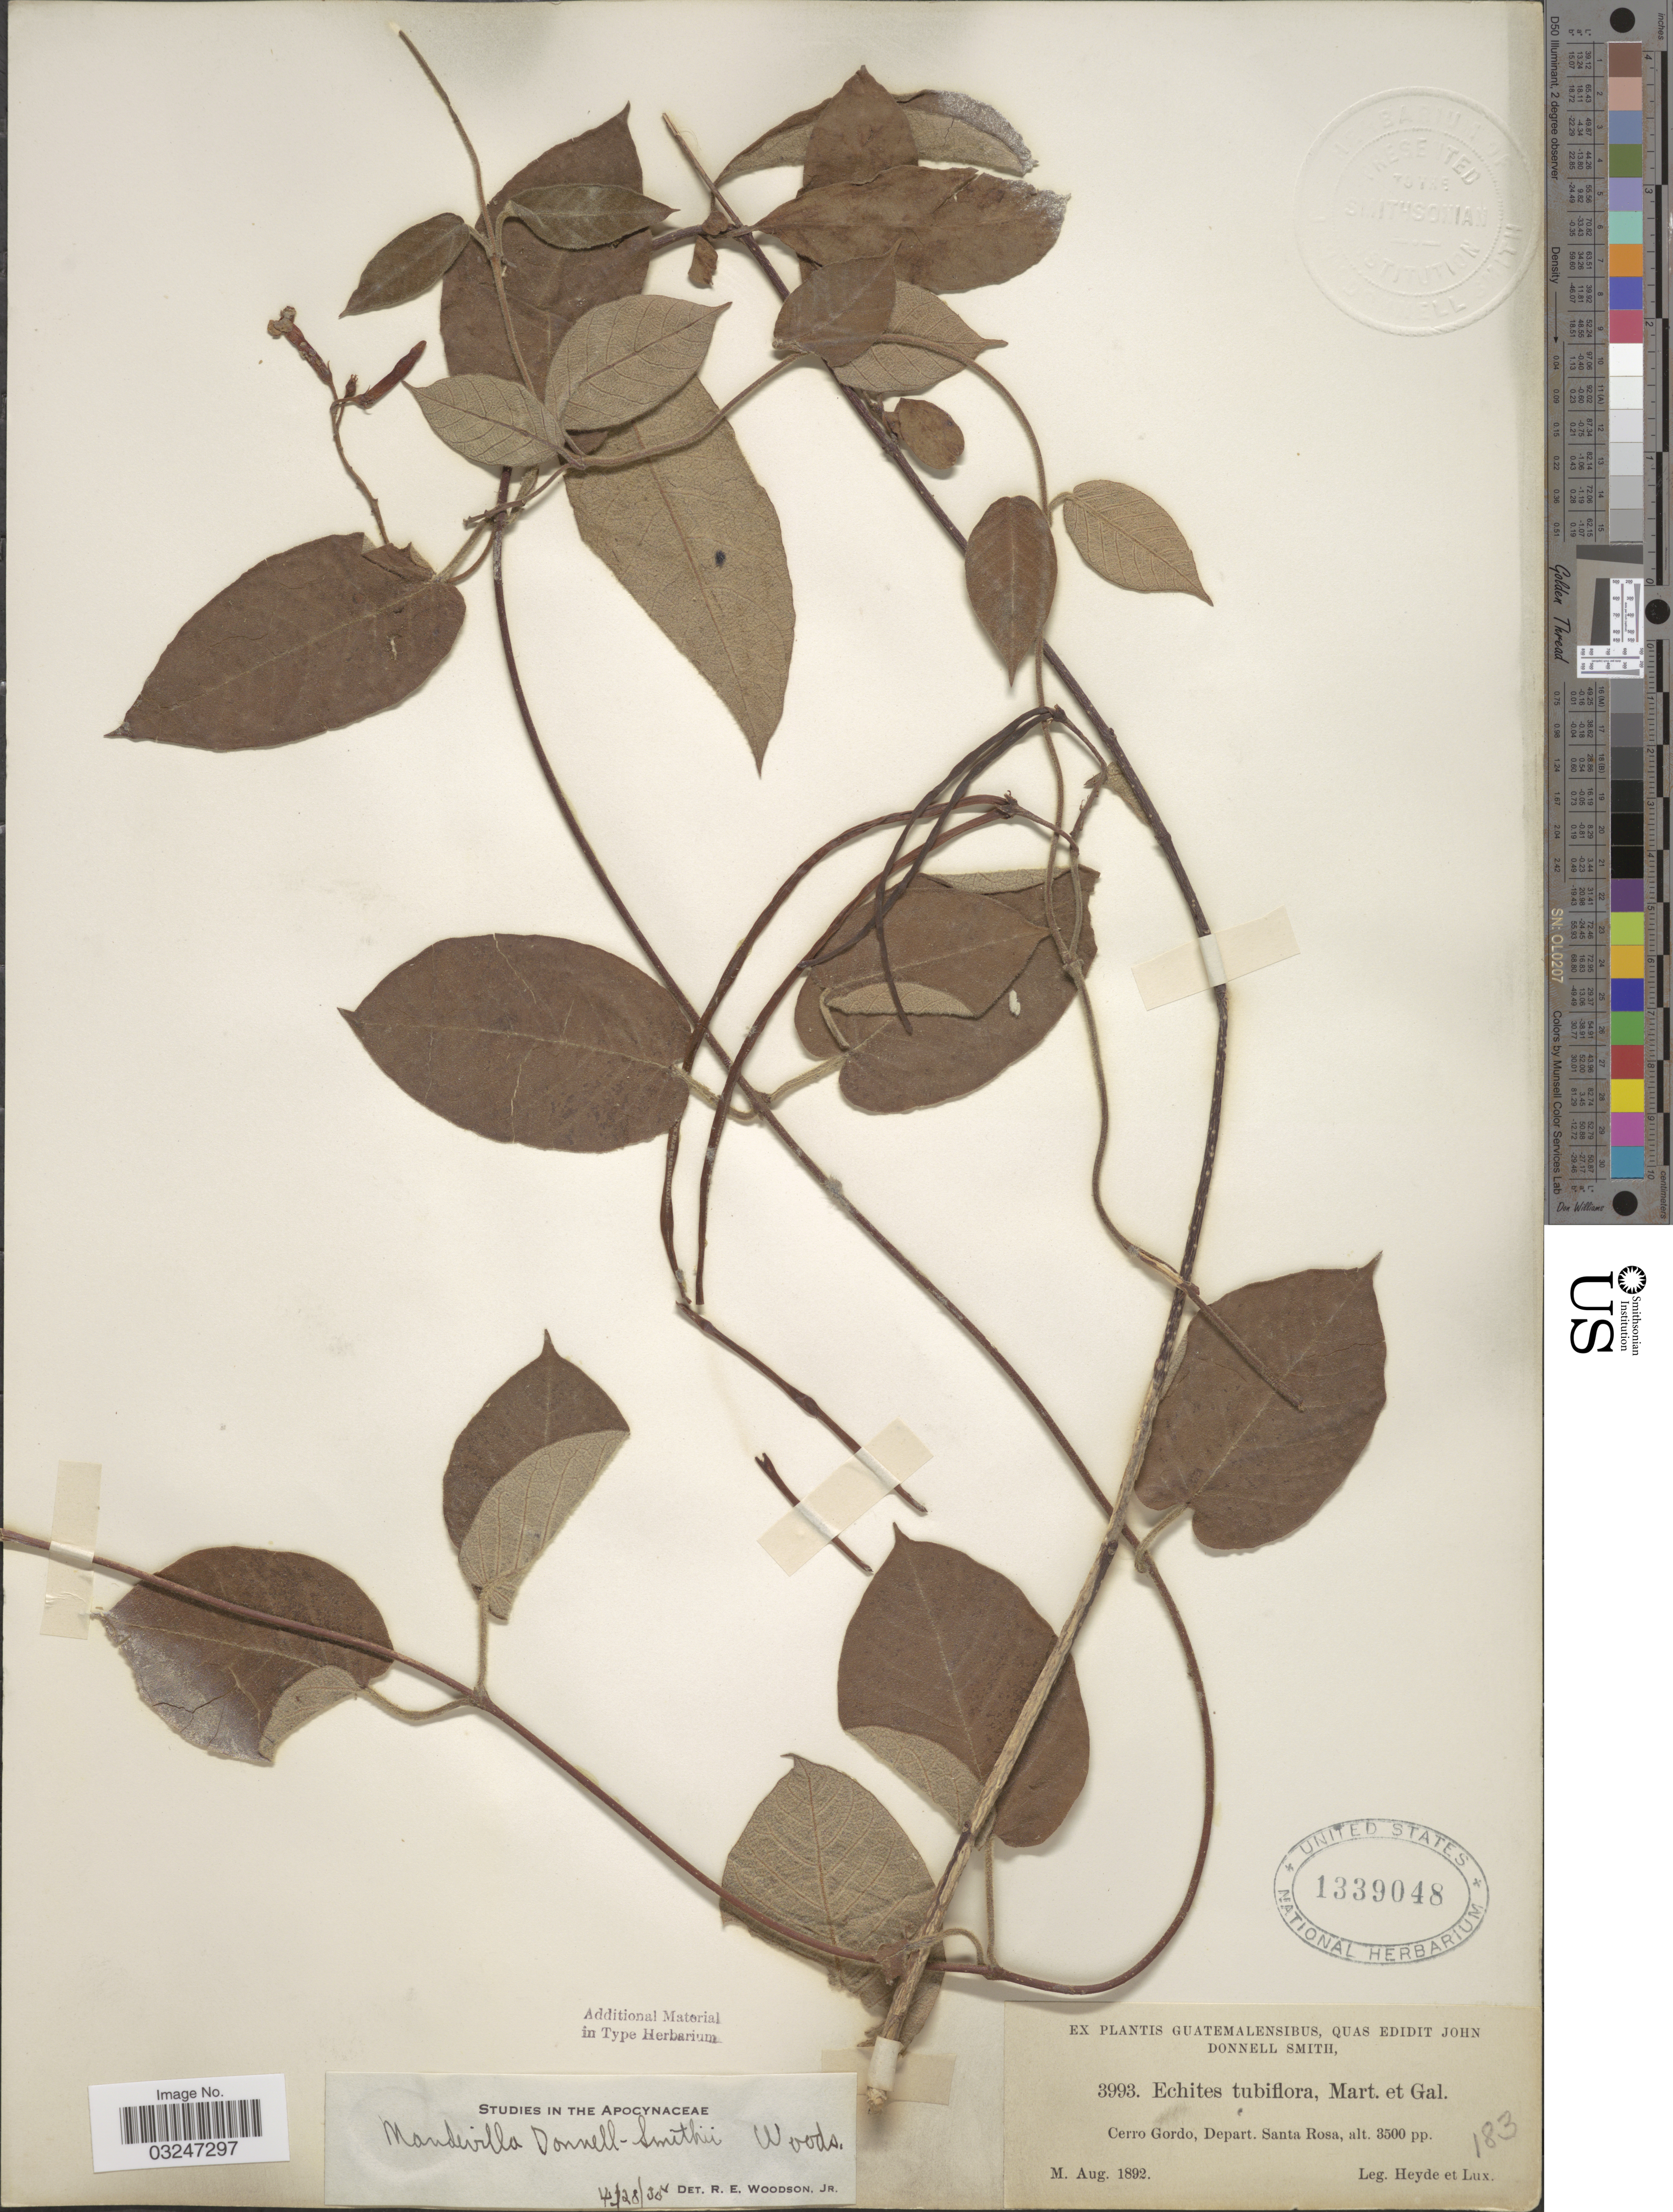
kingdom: Plantae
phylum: Tracheophyta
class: Magnoliopsida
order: Gentianales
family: Apocynaceae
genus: Mandevilla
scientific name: Mandevilla donnell-smithii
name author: Woodson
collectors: Heyde & Lux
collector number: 3993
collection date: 1892-08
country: Guatemala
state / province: Santa Rosa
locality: Cerro Gordo, Depart. Santa Rosa.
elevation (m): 1067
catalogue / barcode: US 1339048